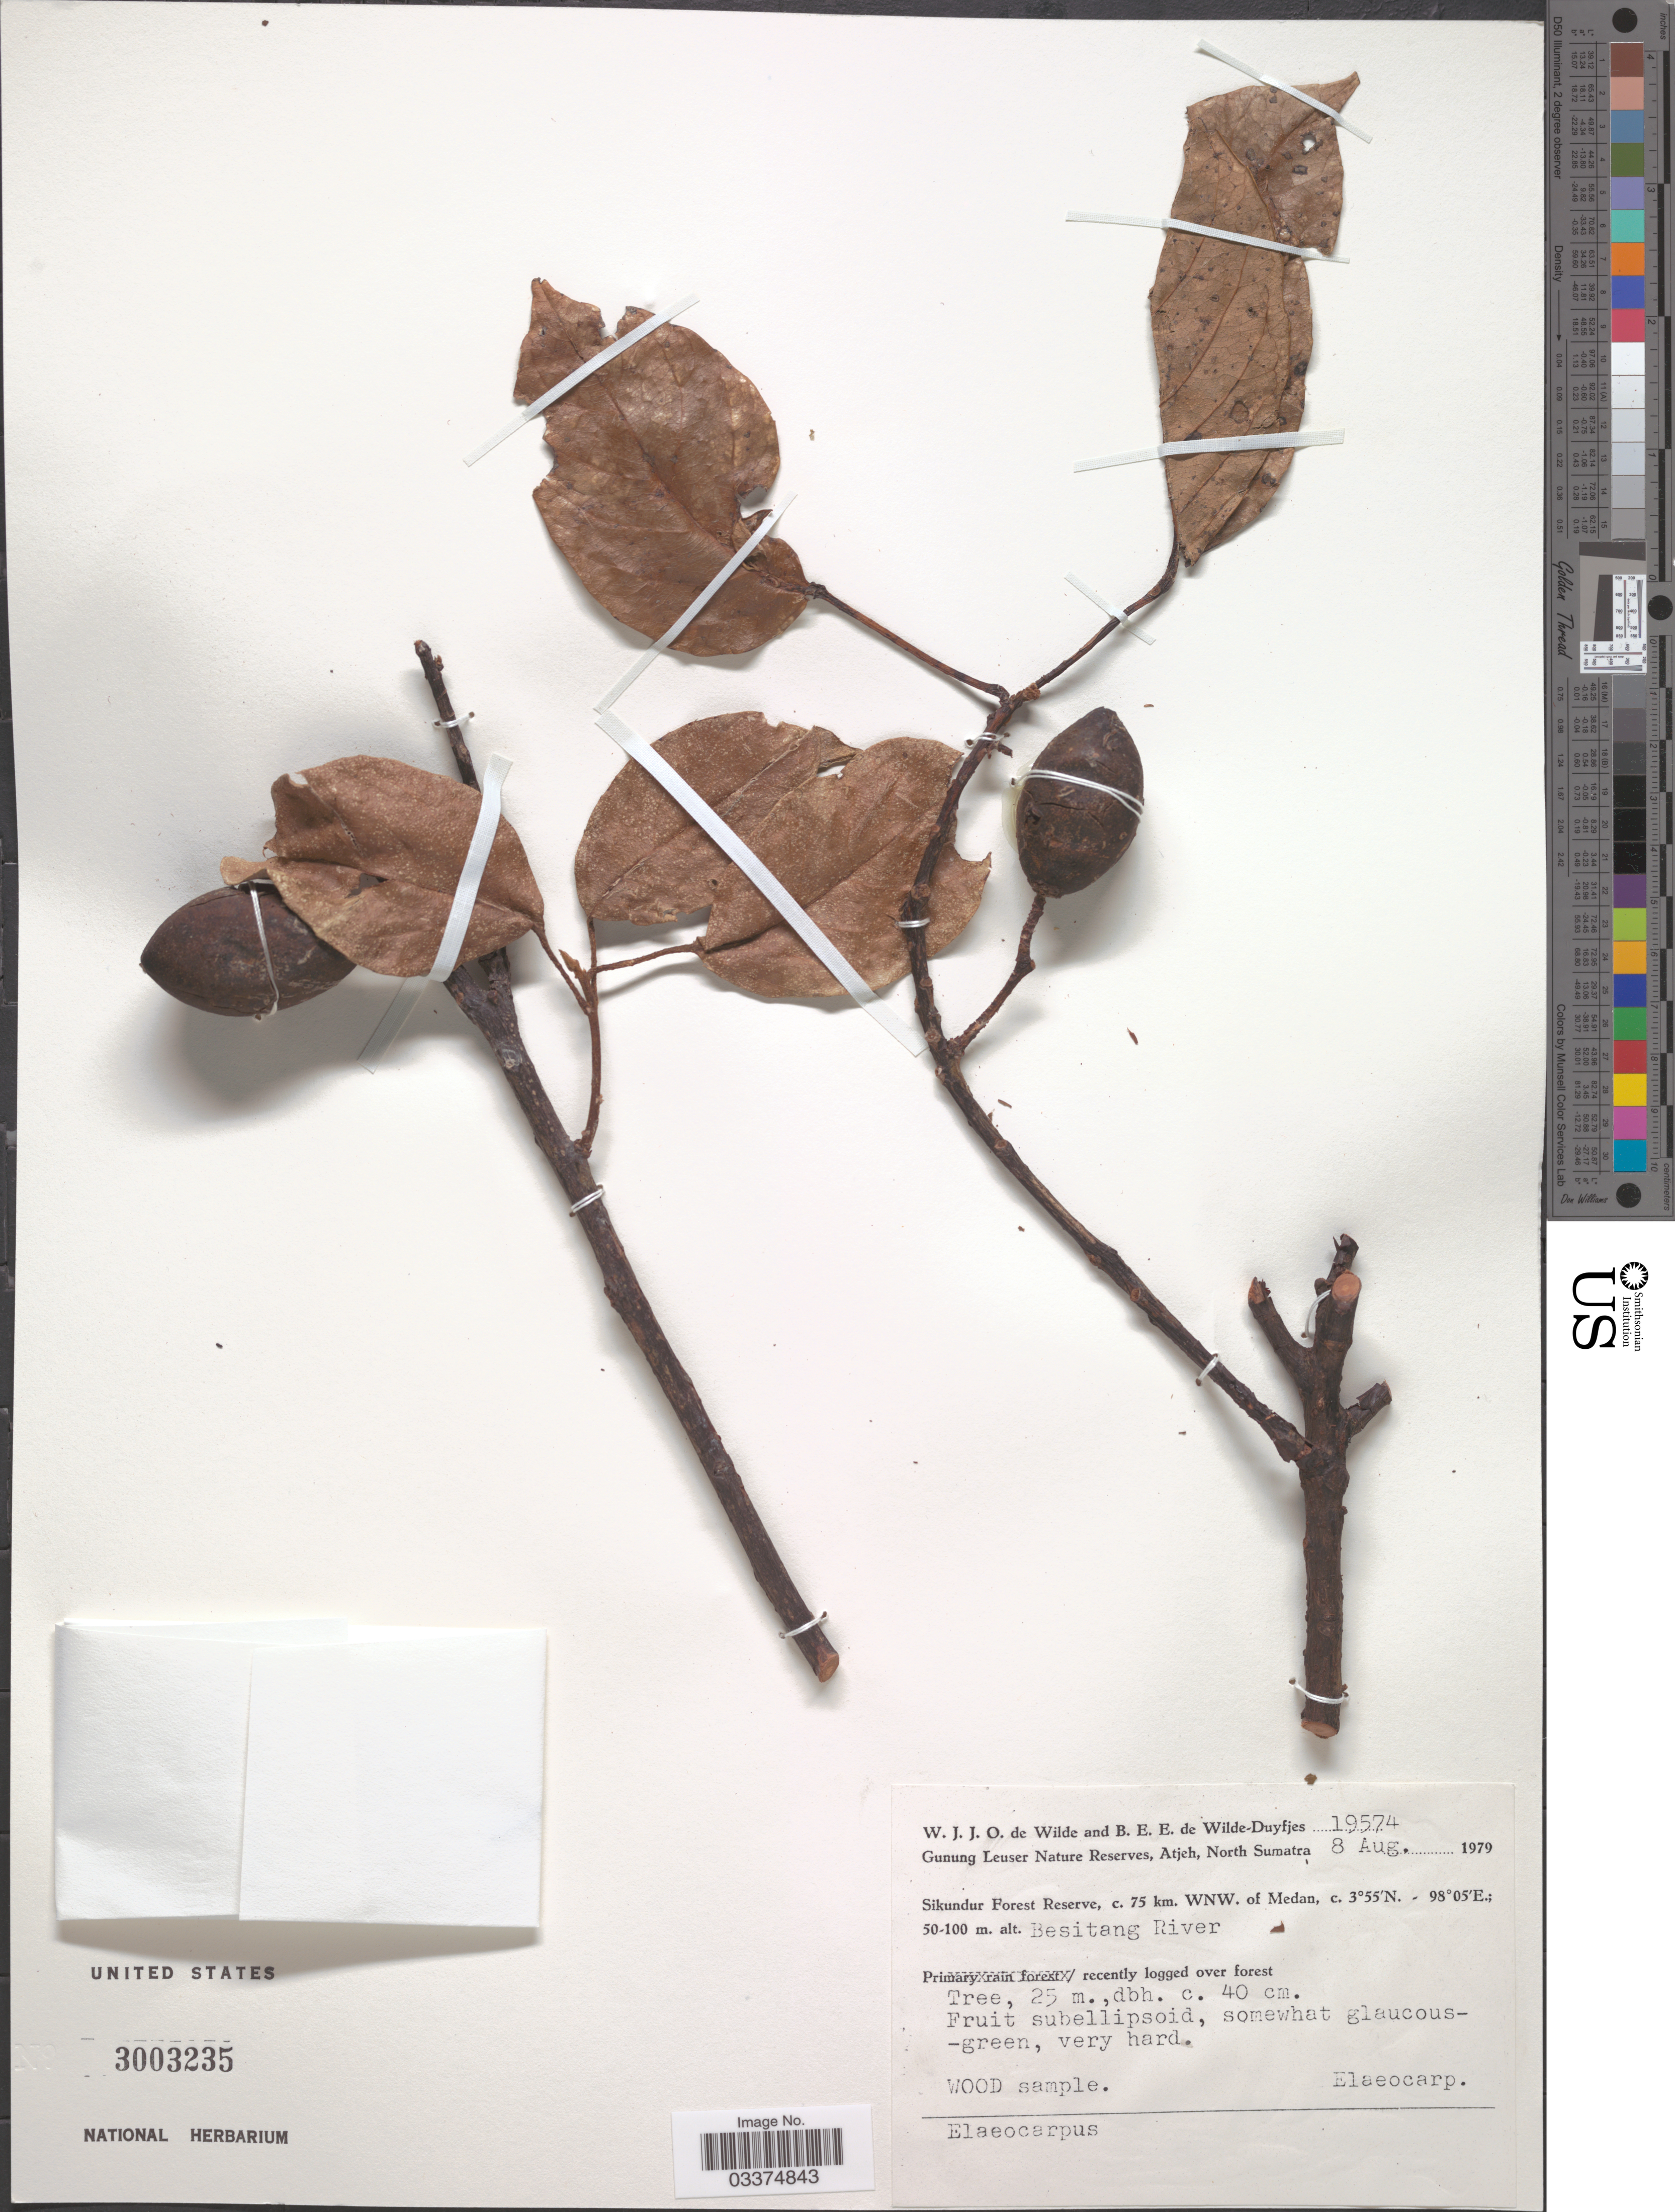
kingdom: Plantae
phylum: Tracheophyta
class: Magnoliopsida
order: Oxalidales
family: Elaeocarpaceae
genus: Elaeocarpus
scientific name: Elaeocarpus sp.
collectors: W. J. de Wilde & B. E. de Wilde-Duyfjes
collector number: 19574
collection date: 1979-08-08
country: Indonesia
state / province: Sumatra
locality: Gunung Leuser Nature Reserves, Atjeh, North Sumatra. Sikundur Forest Reserve, c. 75 km WNW. of Medan. Besitang River.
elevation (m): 50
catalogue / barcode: US 3003235